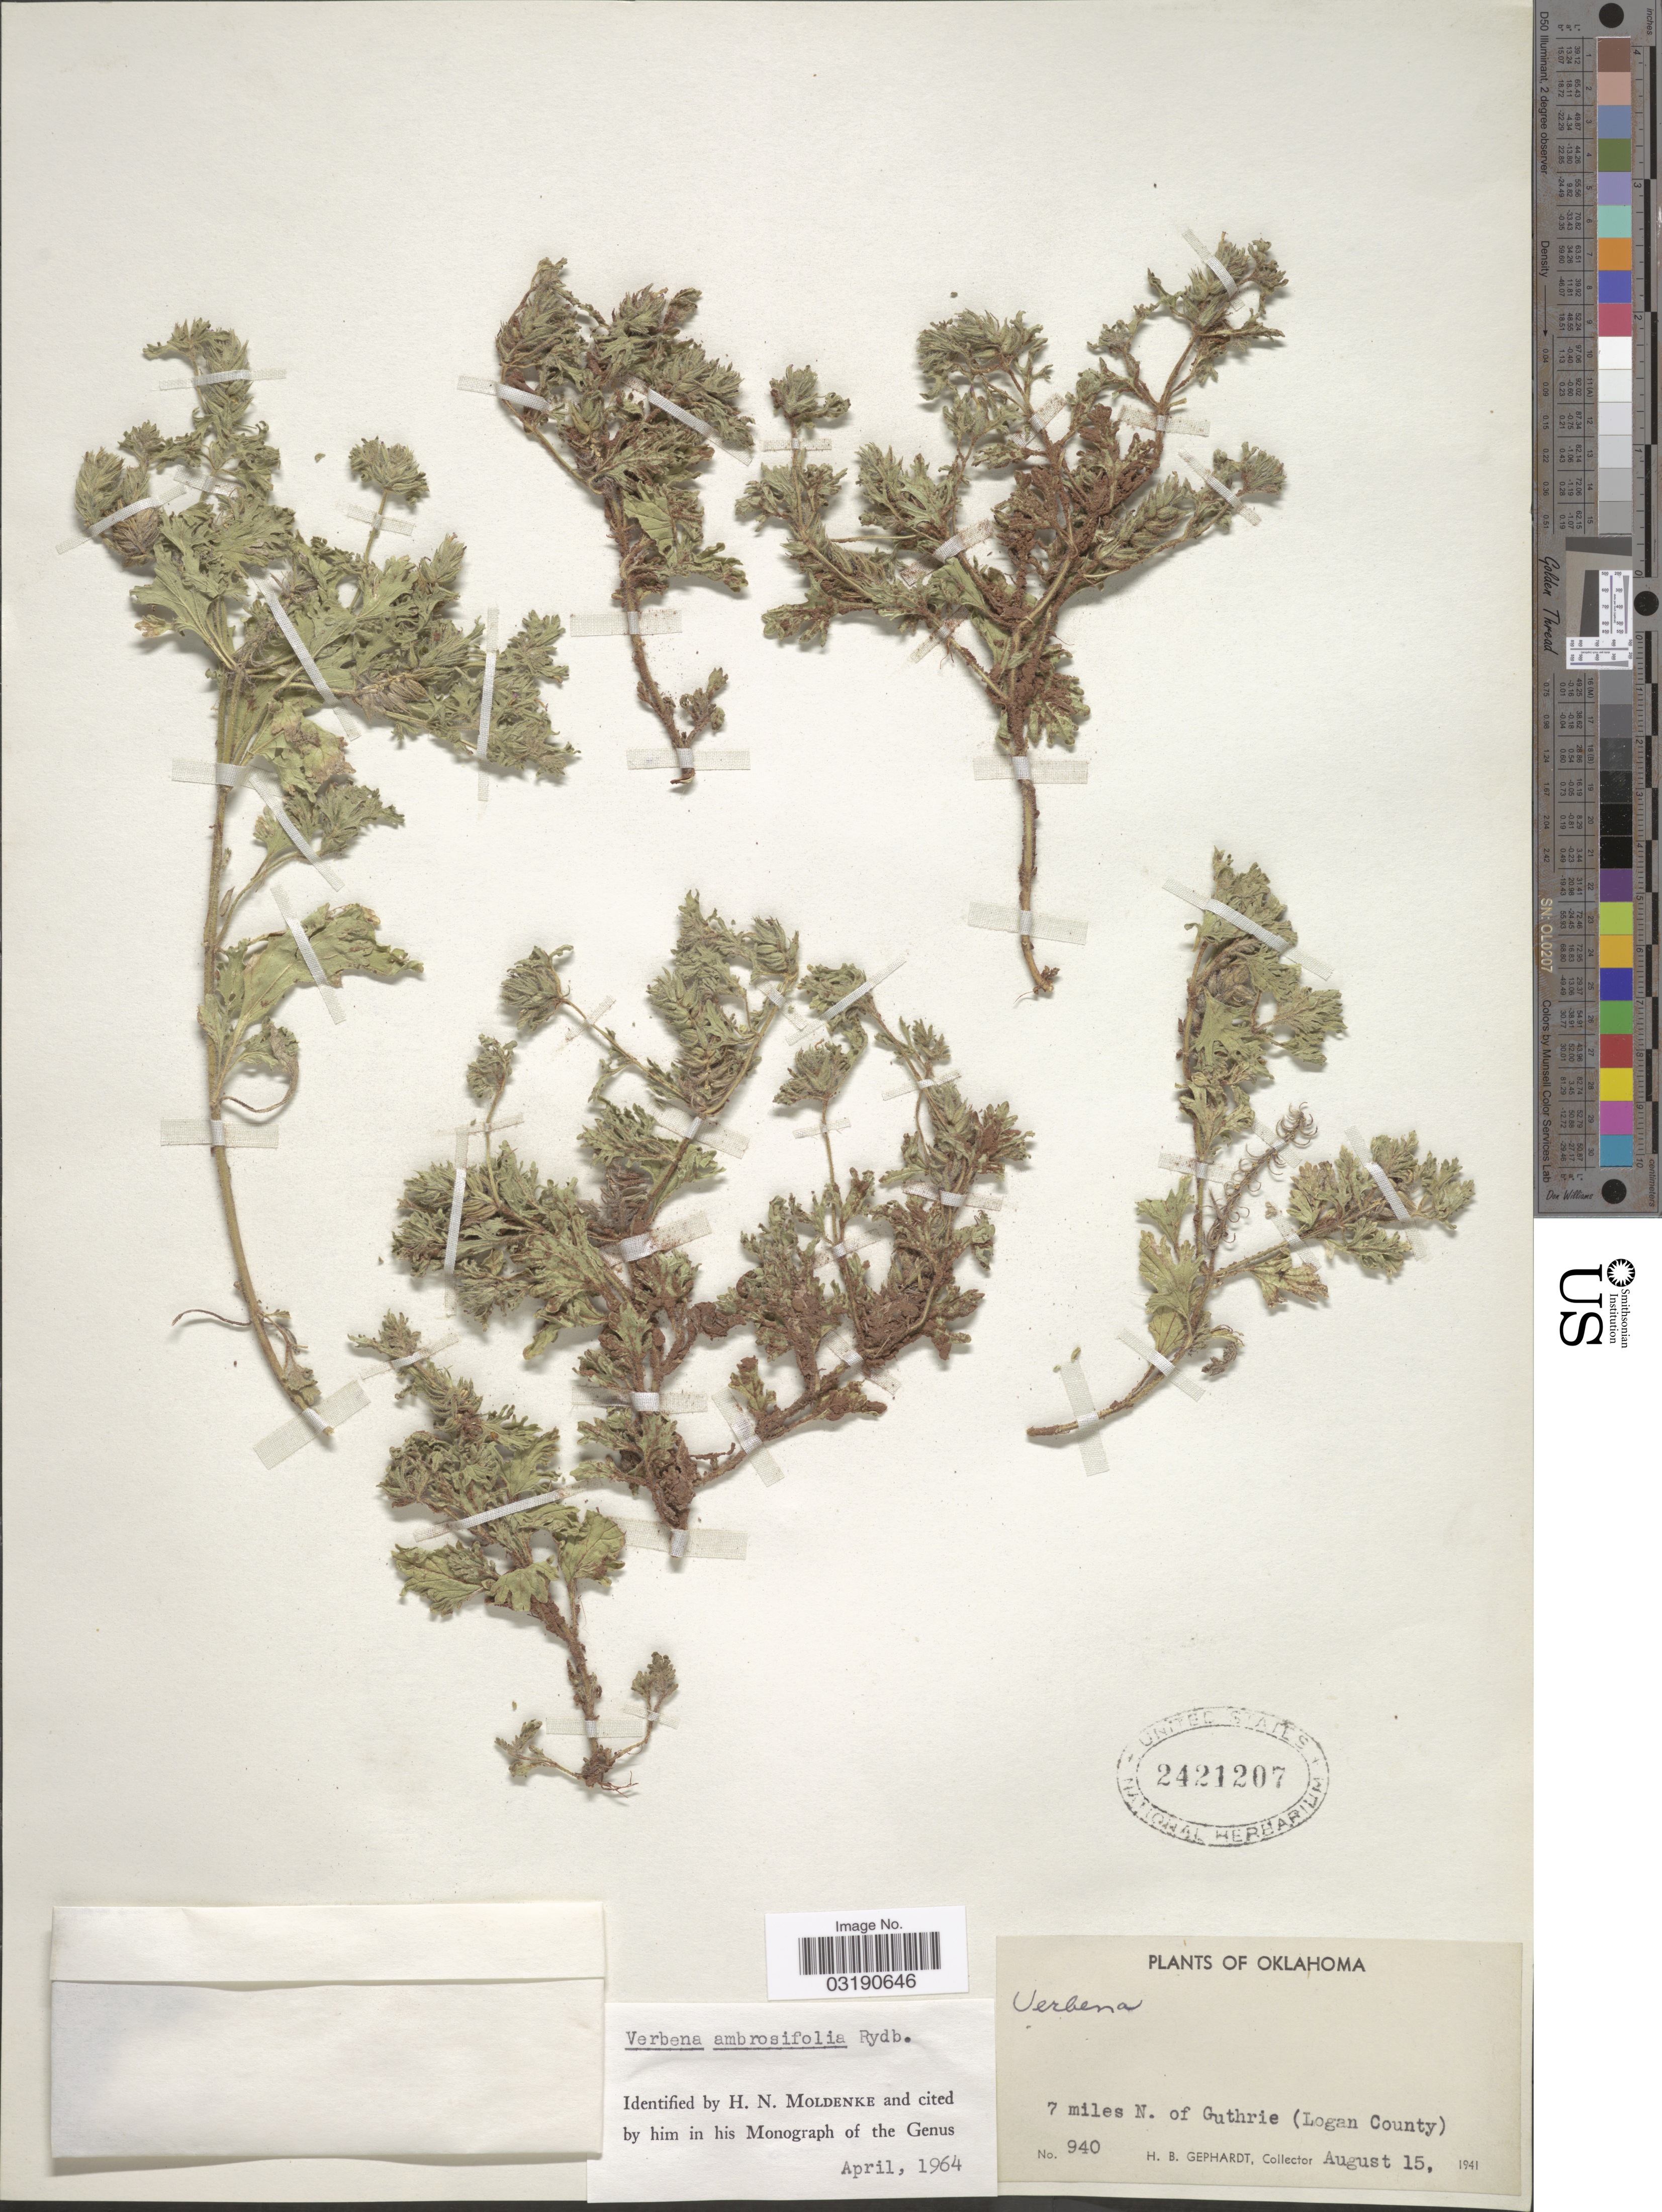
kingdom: Plantae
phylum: Tracheophyta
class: Magnoliopsida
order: Lamiales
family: Verbenaceae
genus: Verbena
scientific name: Verbena ambrosiifolia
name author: Rydb. ex Small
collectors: H. Gephardt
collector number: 940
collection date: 1941-08-15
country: United States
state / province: Oklahoma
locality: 7 miles N. of Guthrie (Logan County).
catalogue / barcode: US 2421207